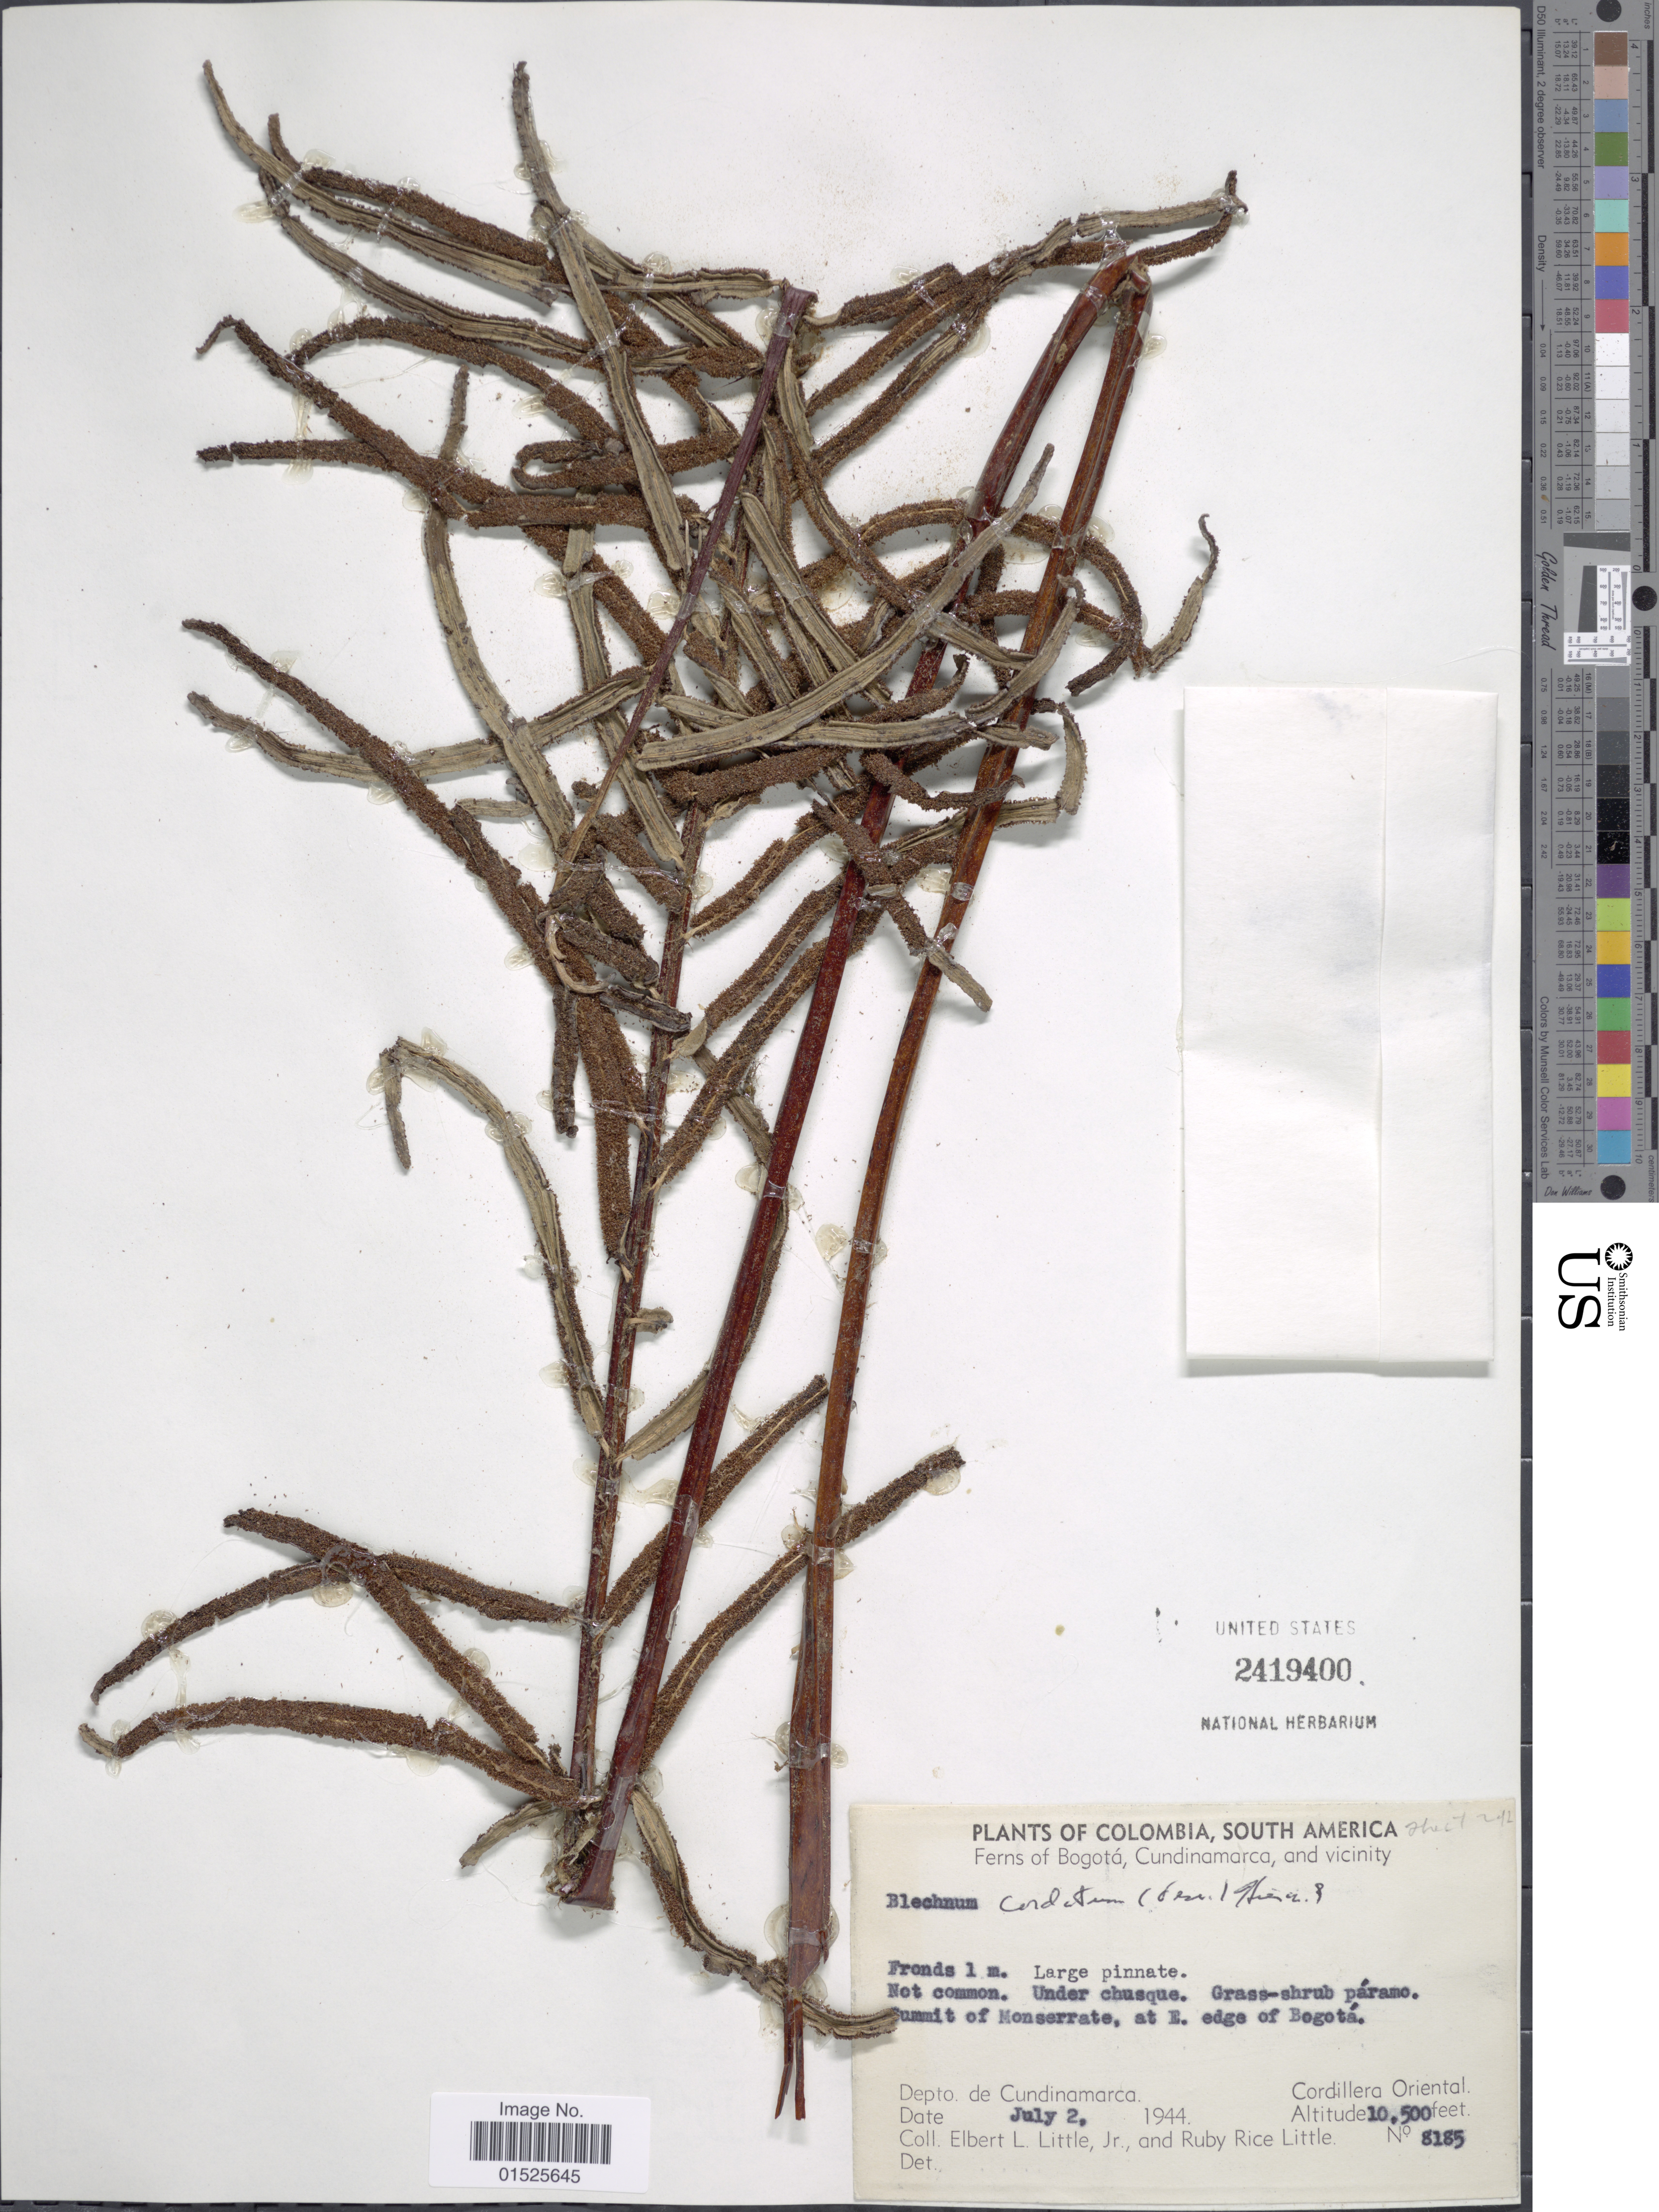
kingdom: Plantae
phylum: Tracheophyta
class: Polypodiopsida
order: Polypodiales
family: Blechnaceae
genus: Blechnum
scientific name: Blechnum cordatum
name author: (Desv.) Hieron.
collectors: E. L. Little & R. R. Little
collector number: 8185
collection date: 1944-07-02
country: Colombia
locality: South America. Bogotá, Cundinamarca, and vicinity. Summit of Monserrate, at E. edge of Bogotá. Depto. de Cundinamarca. Cordillera Oriental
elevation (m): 3200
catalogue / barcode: US 2419400